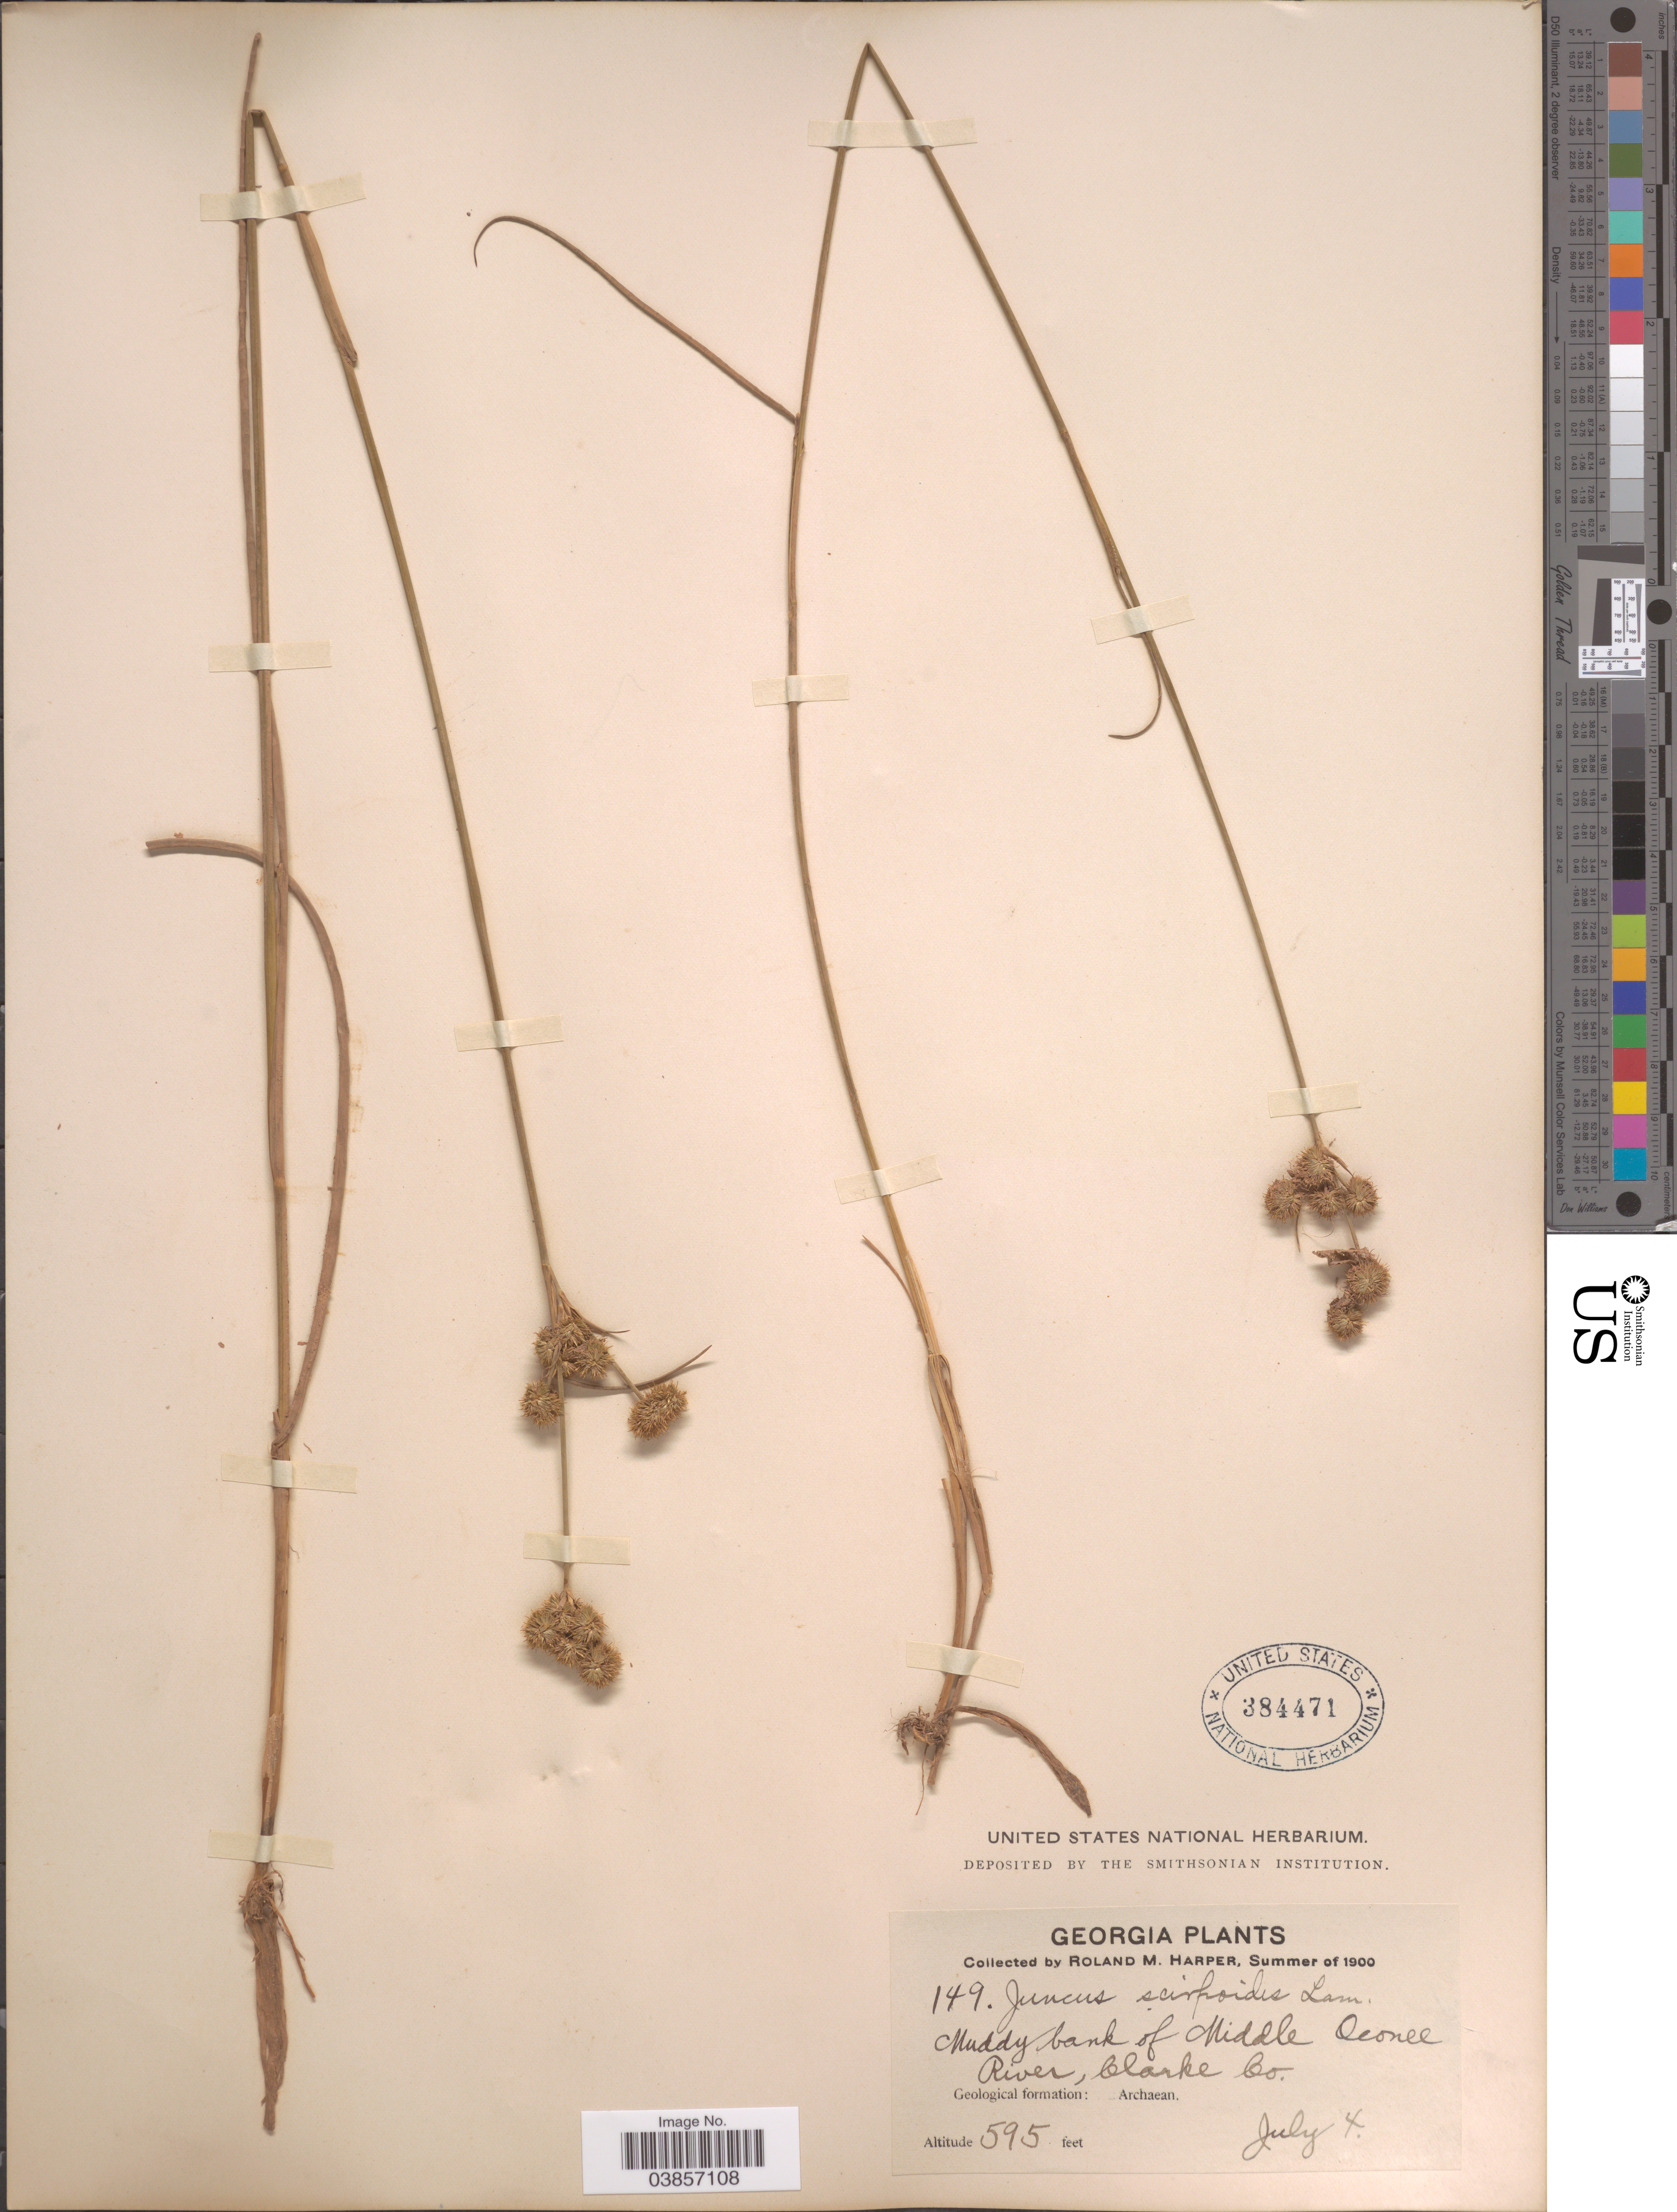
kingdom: Plantae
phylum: Tracheophyta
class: Liliopsida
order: Poales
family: Juncaceae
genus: Juncus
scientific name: Juncus scirpoides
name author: Lam.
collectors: R. M. Harper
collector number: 149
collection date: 1900-07-04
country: United States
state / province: Georgia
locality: Muddy bank of Middle Oconee River, Clarke Co. Geological formation: Archaean.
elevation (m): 181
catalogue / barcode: US 384471